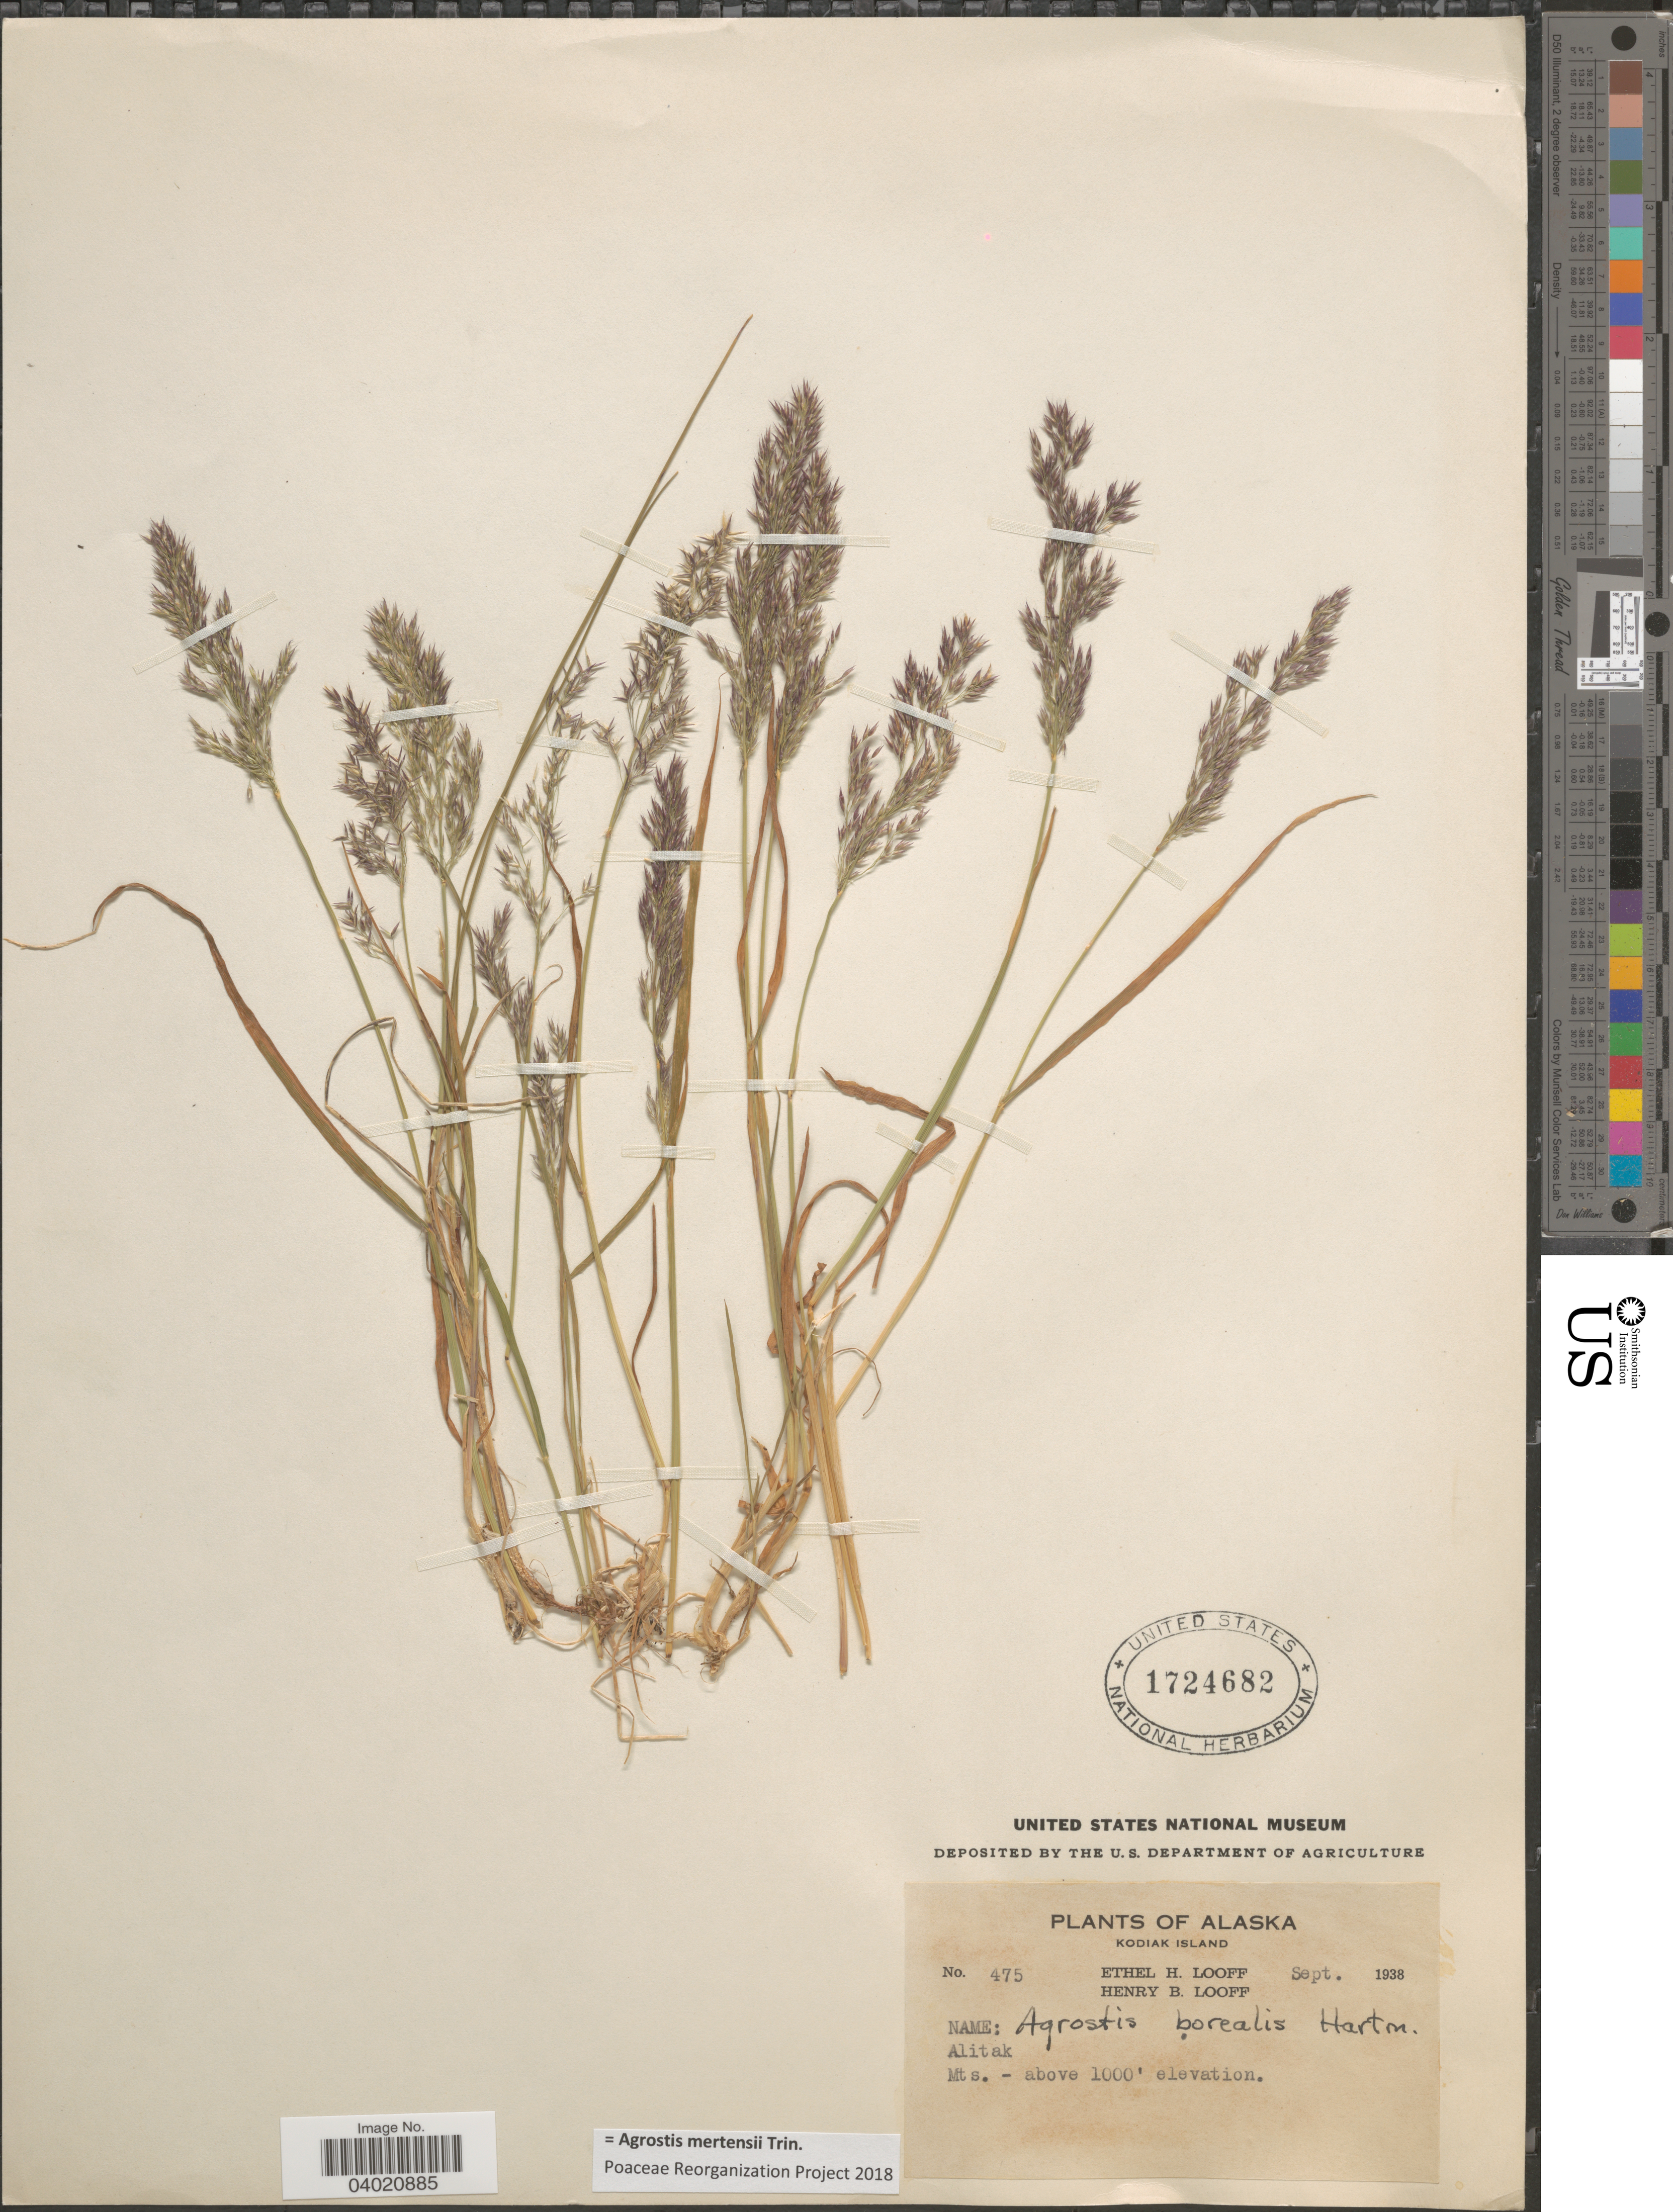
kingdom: Plantae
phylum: Tracheophyta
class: Liliopsida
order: Poales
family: Poaceae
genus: Agrostis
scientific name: Agrostis mertensii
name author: Trin.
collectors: E. Loof & H. Loof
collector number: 475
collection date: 1938-09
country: United States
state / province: Alaska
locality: Kodiak Island. Alitak. Mts.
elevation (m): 305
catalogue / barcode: US 1724682